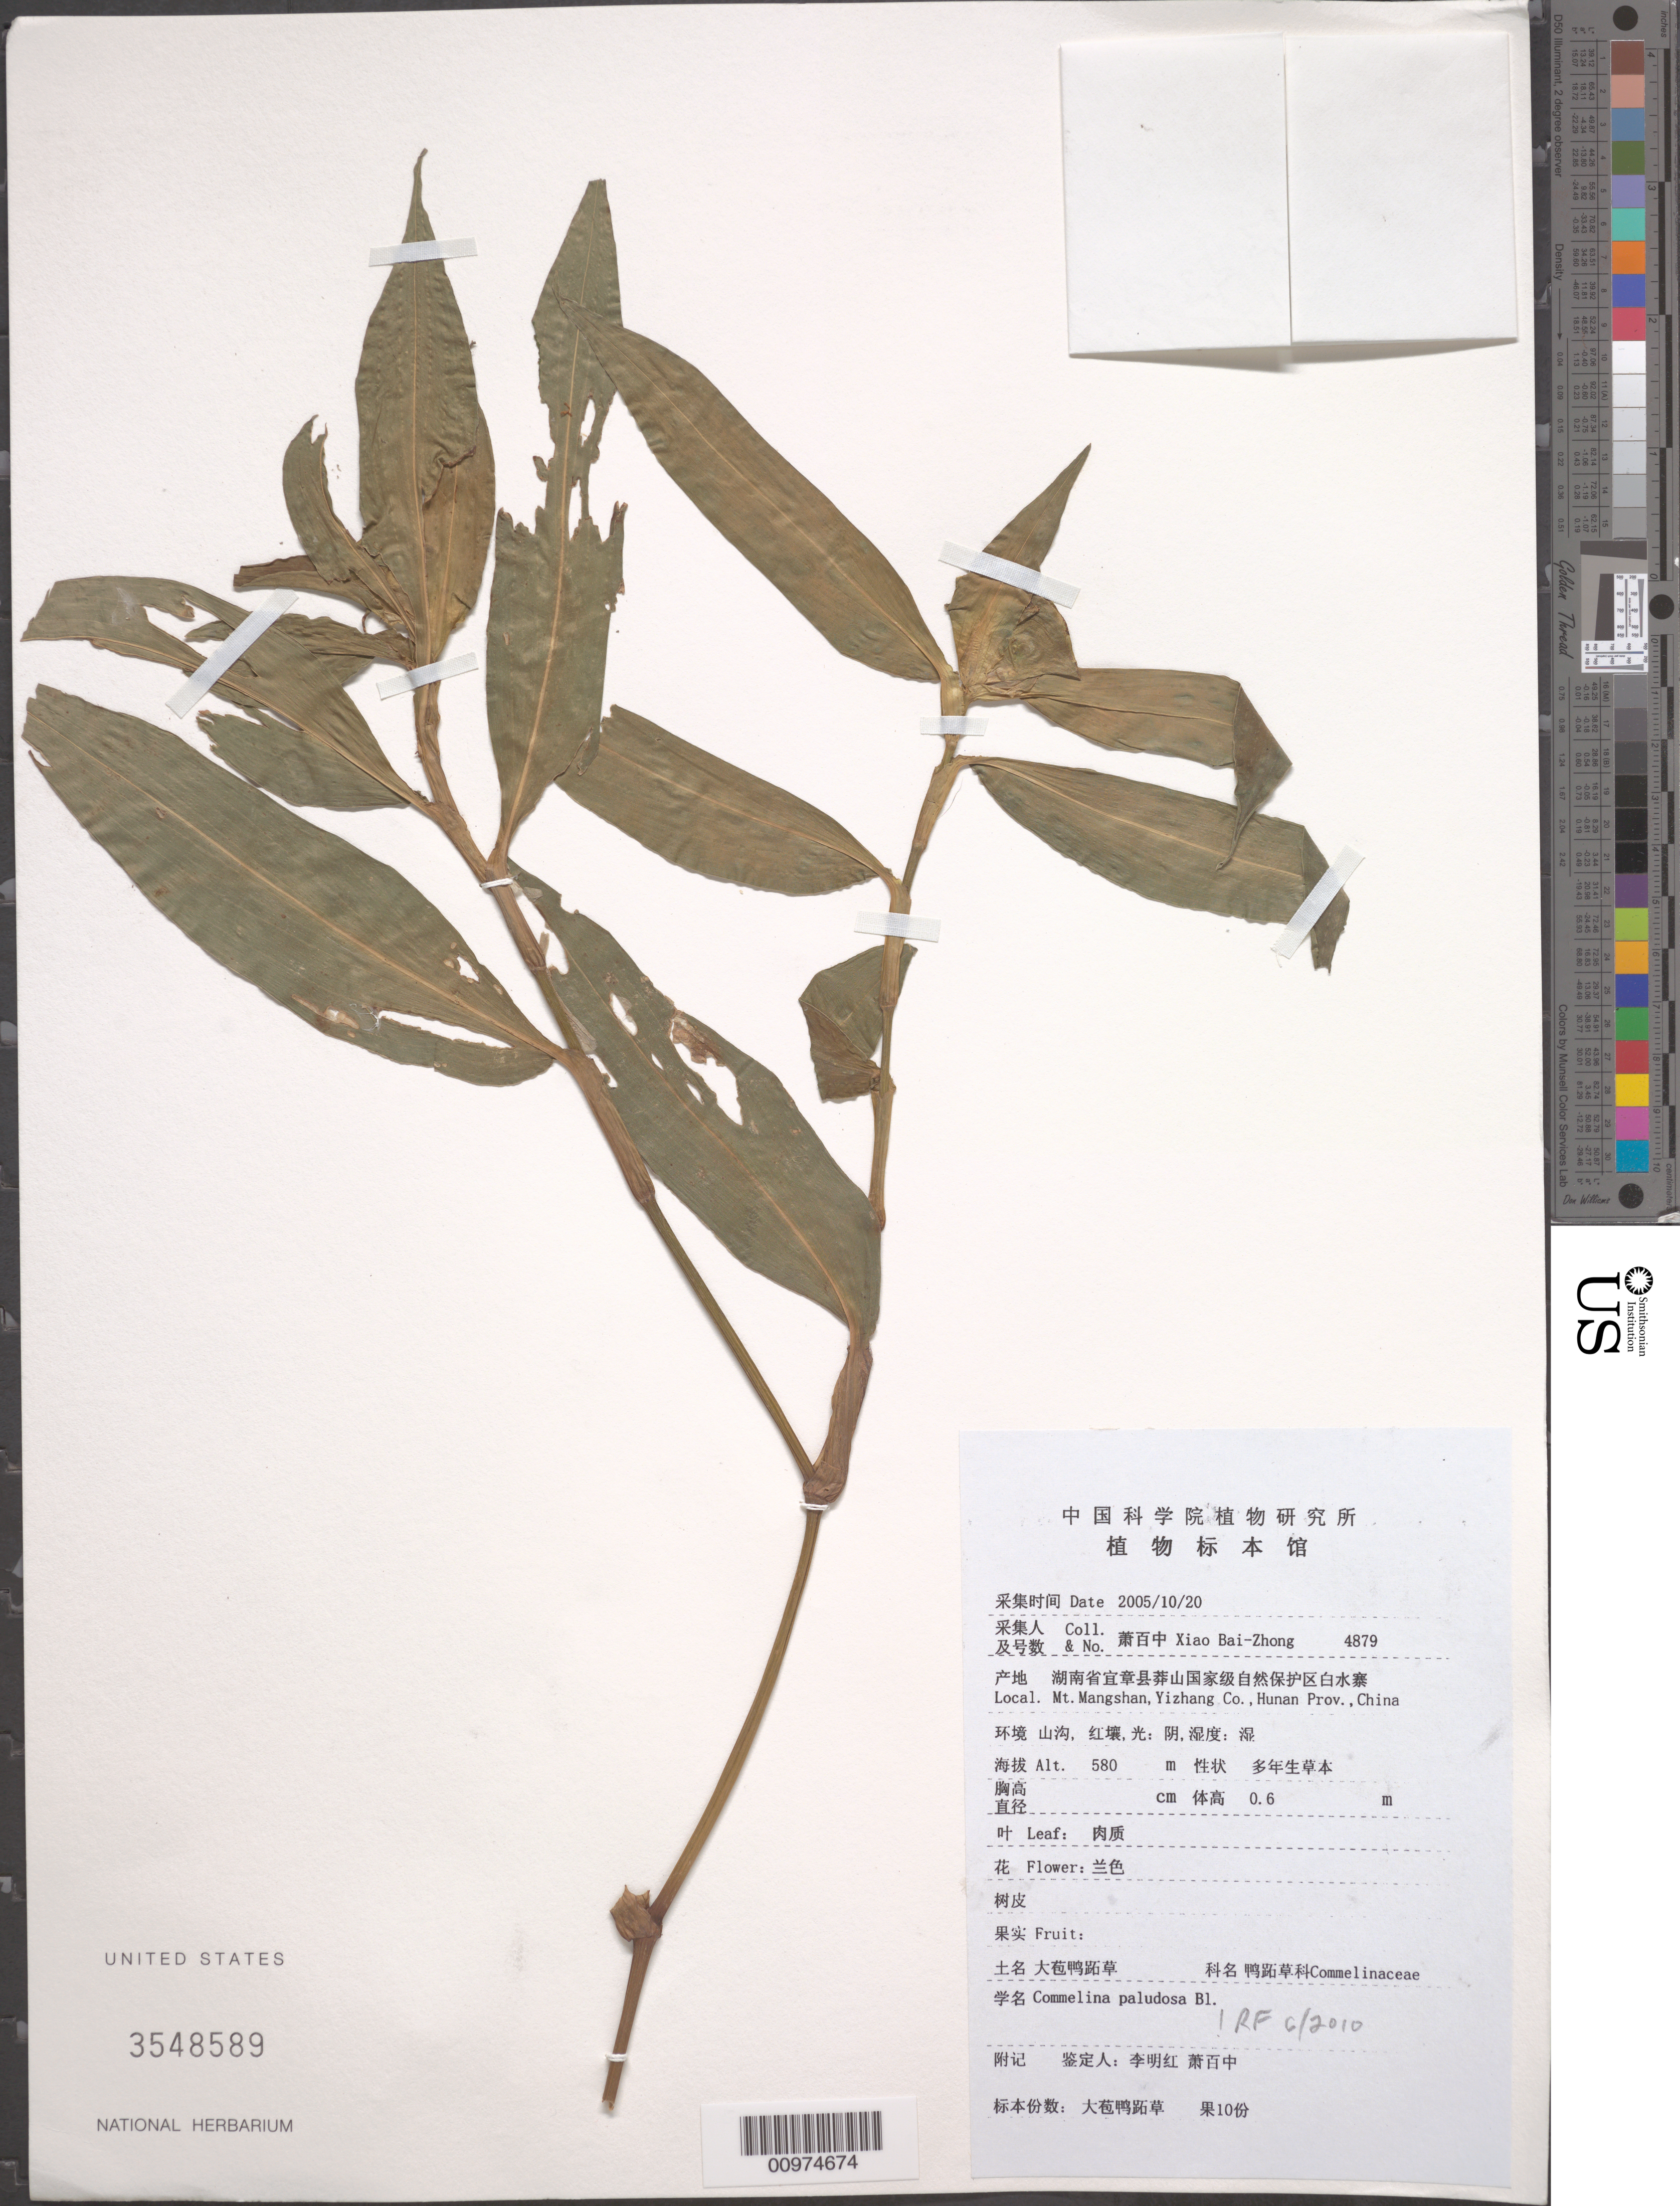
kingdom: Plantae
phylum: Tracheophyta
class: Liliopsida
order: Commelinales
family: Commelinaceae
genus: Commelina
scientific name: Commelina paludosa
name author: Blume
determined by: Faden, Robert B., (US), Smithsonian Institution - National Museum of Natural History (UNITED STATES)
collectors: B. Z. Xiao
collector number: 4879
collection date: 2005-10-20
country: China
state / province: Hunan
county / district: Yizhang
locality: Mt. Mangshan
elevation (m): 580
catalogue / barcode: US 3548589